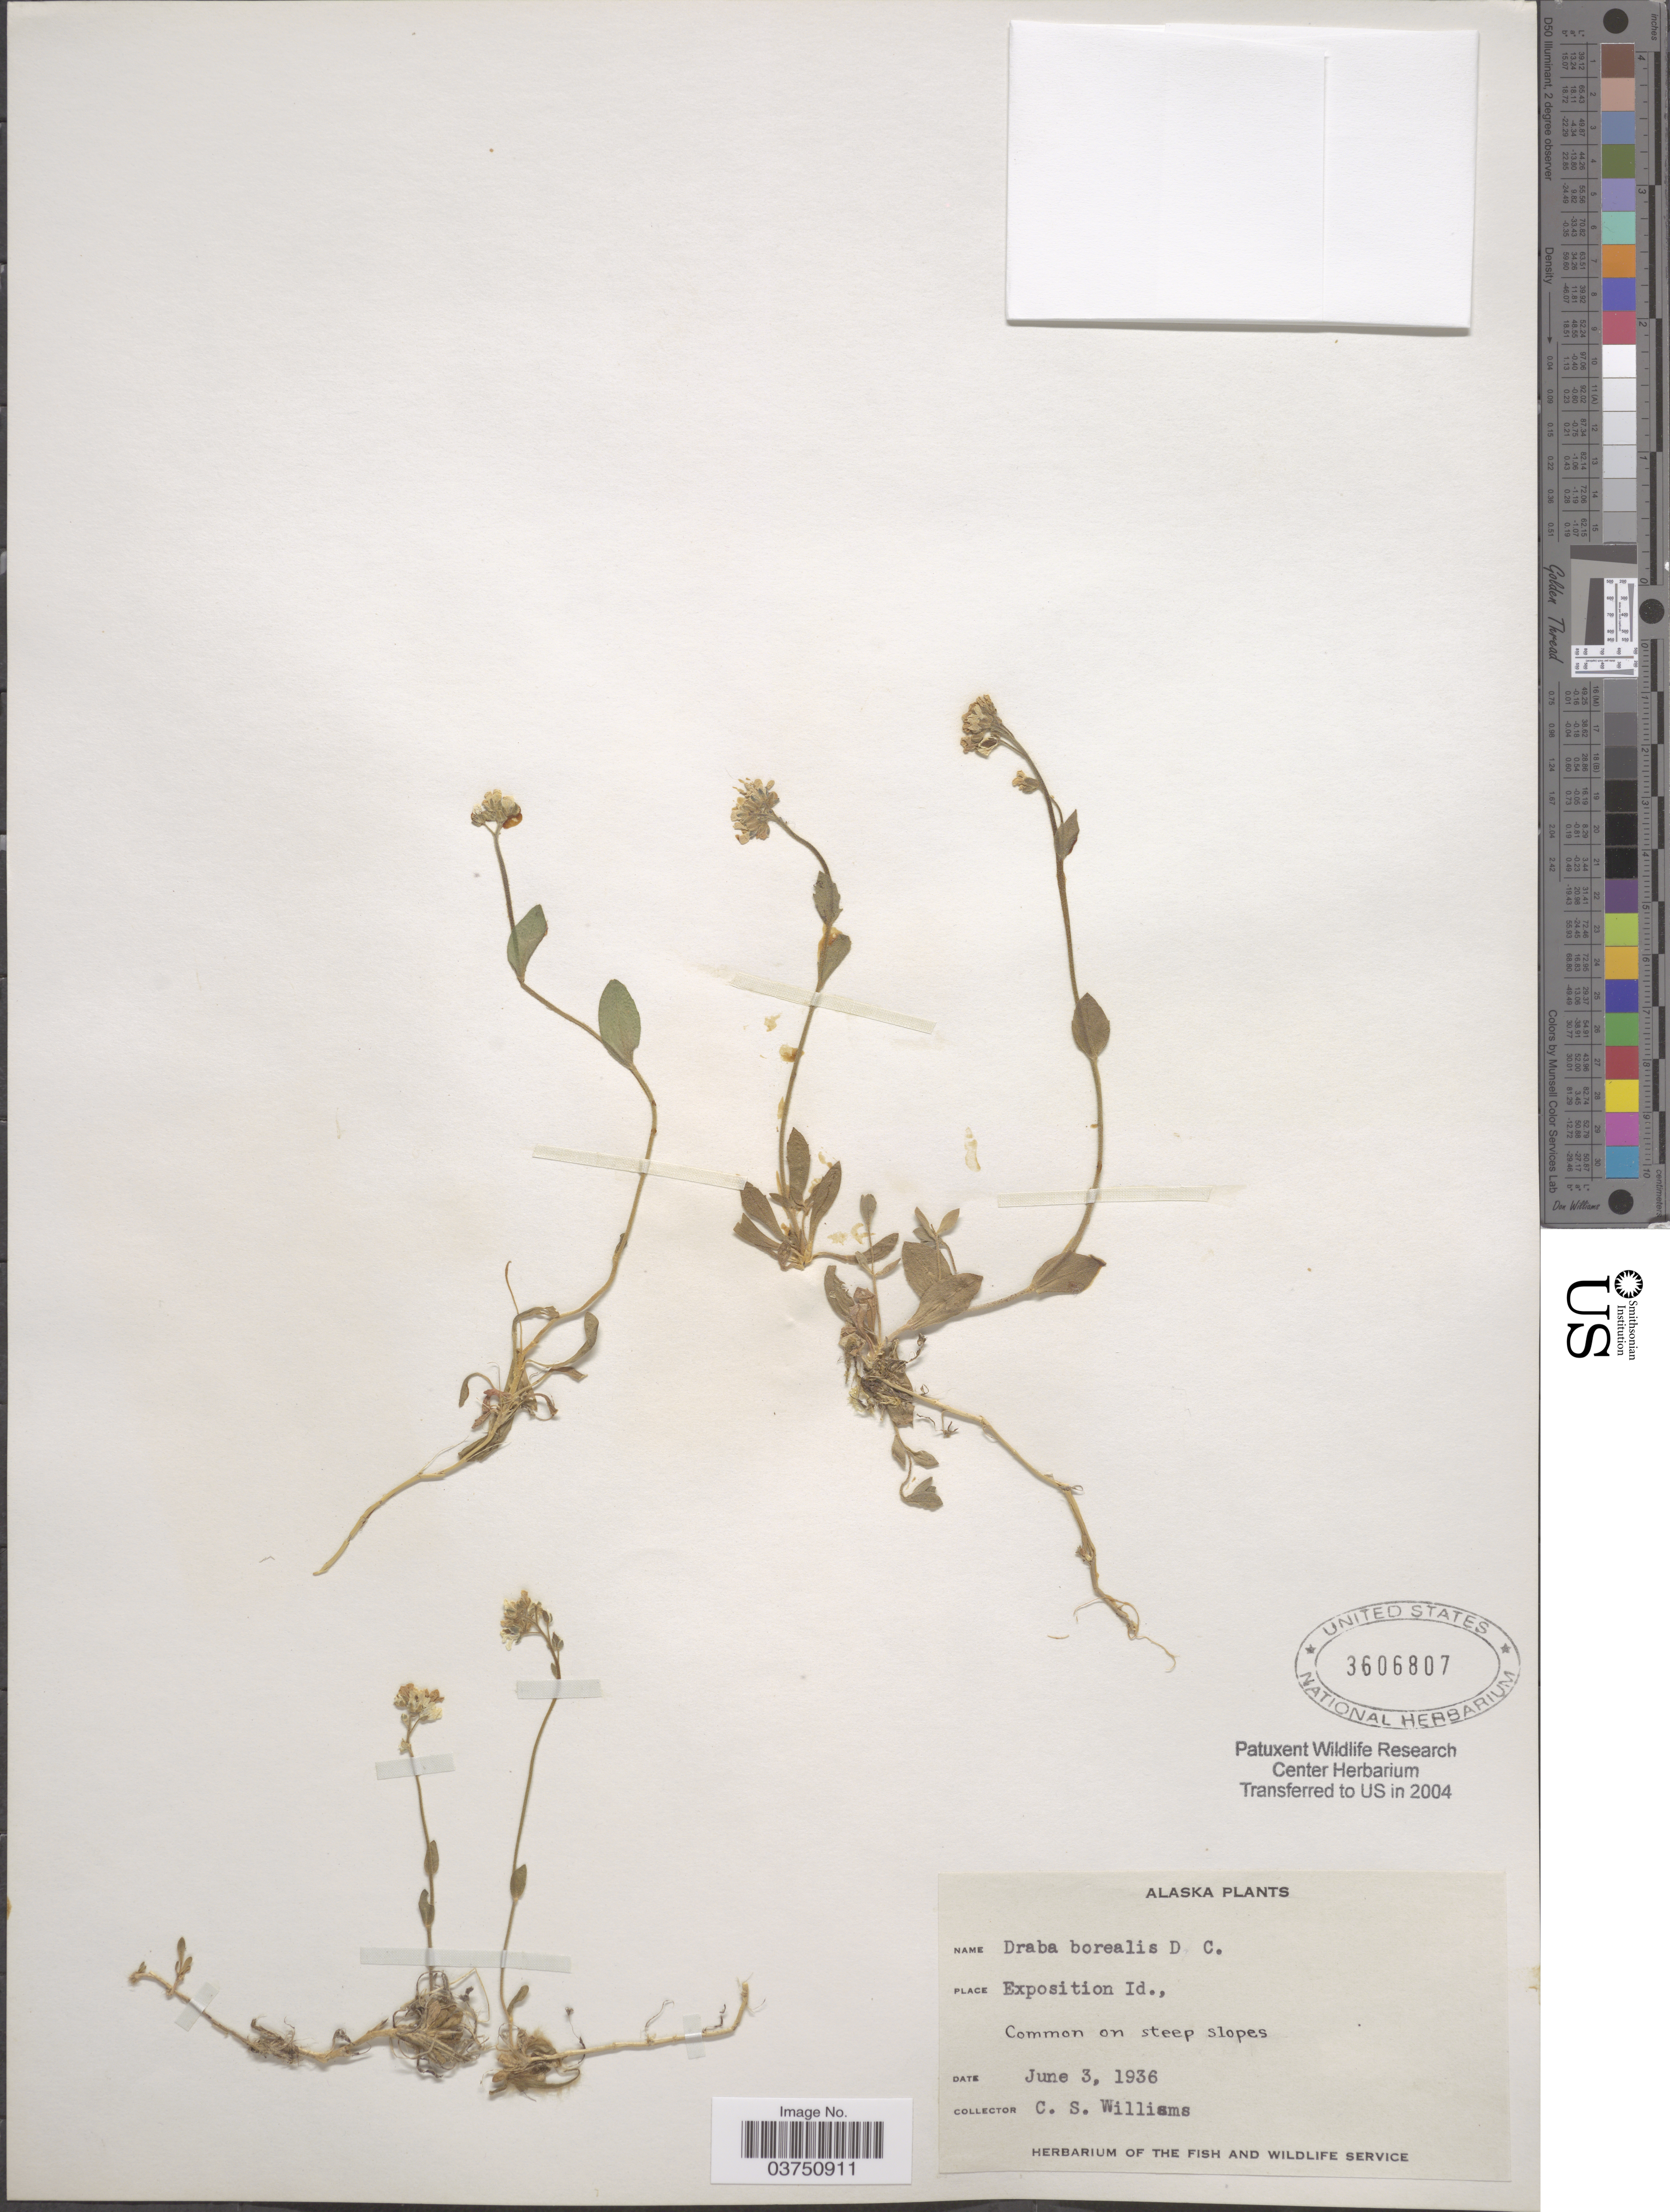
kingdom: Plantae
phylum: Tracheophyta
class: Magnoliopsida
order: Brassicales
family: Brassicaceae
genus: Draba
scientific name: Draba borealis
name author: DC.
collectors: C. Williams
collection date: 1936-06-03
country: United States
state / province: Alaska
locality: Exposition Id.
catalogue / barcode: US 3606807